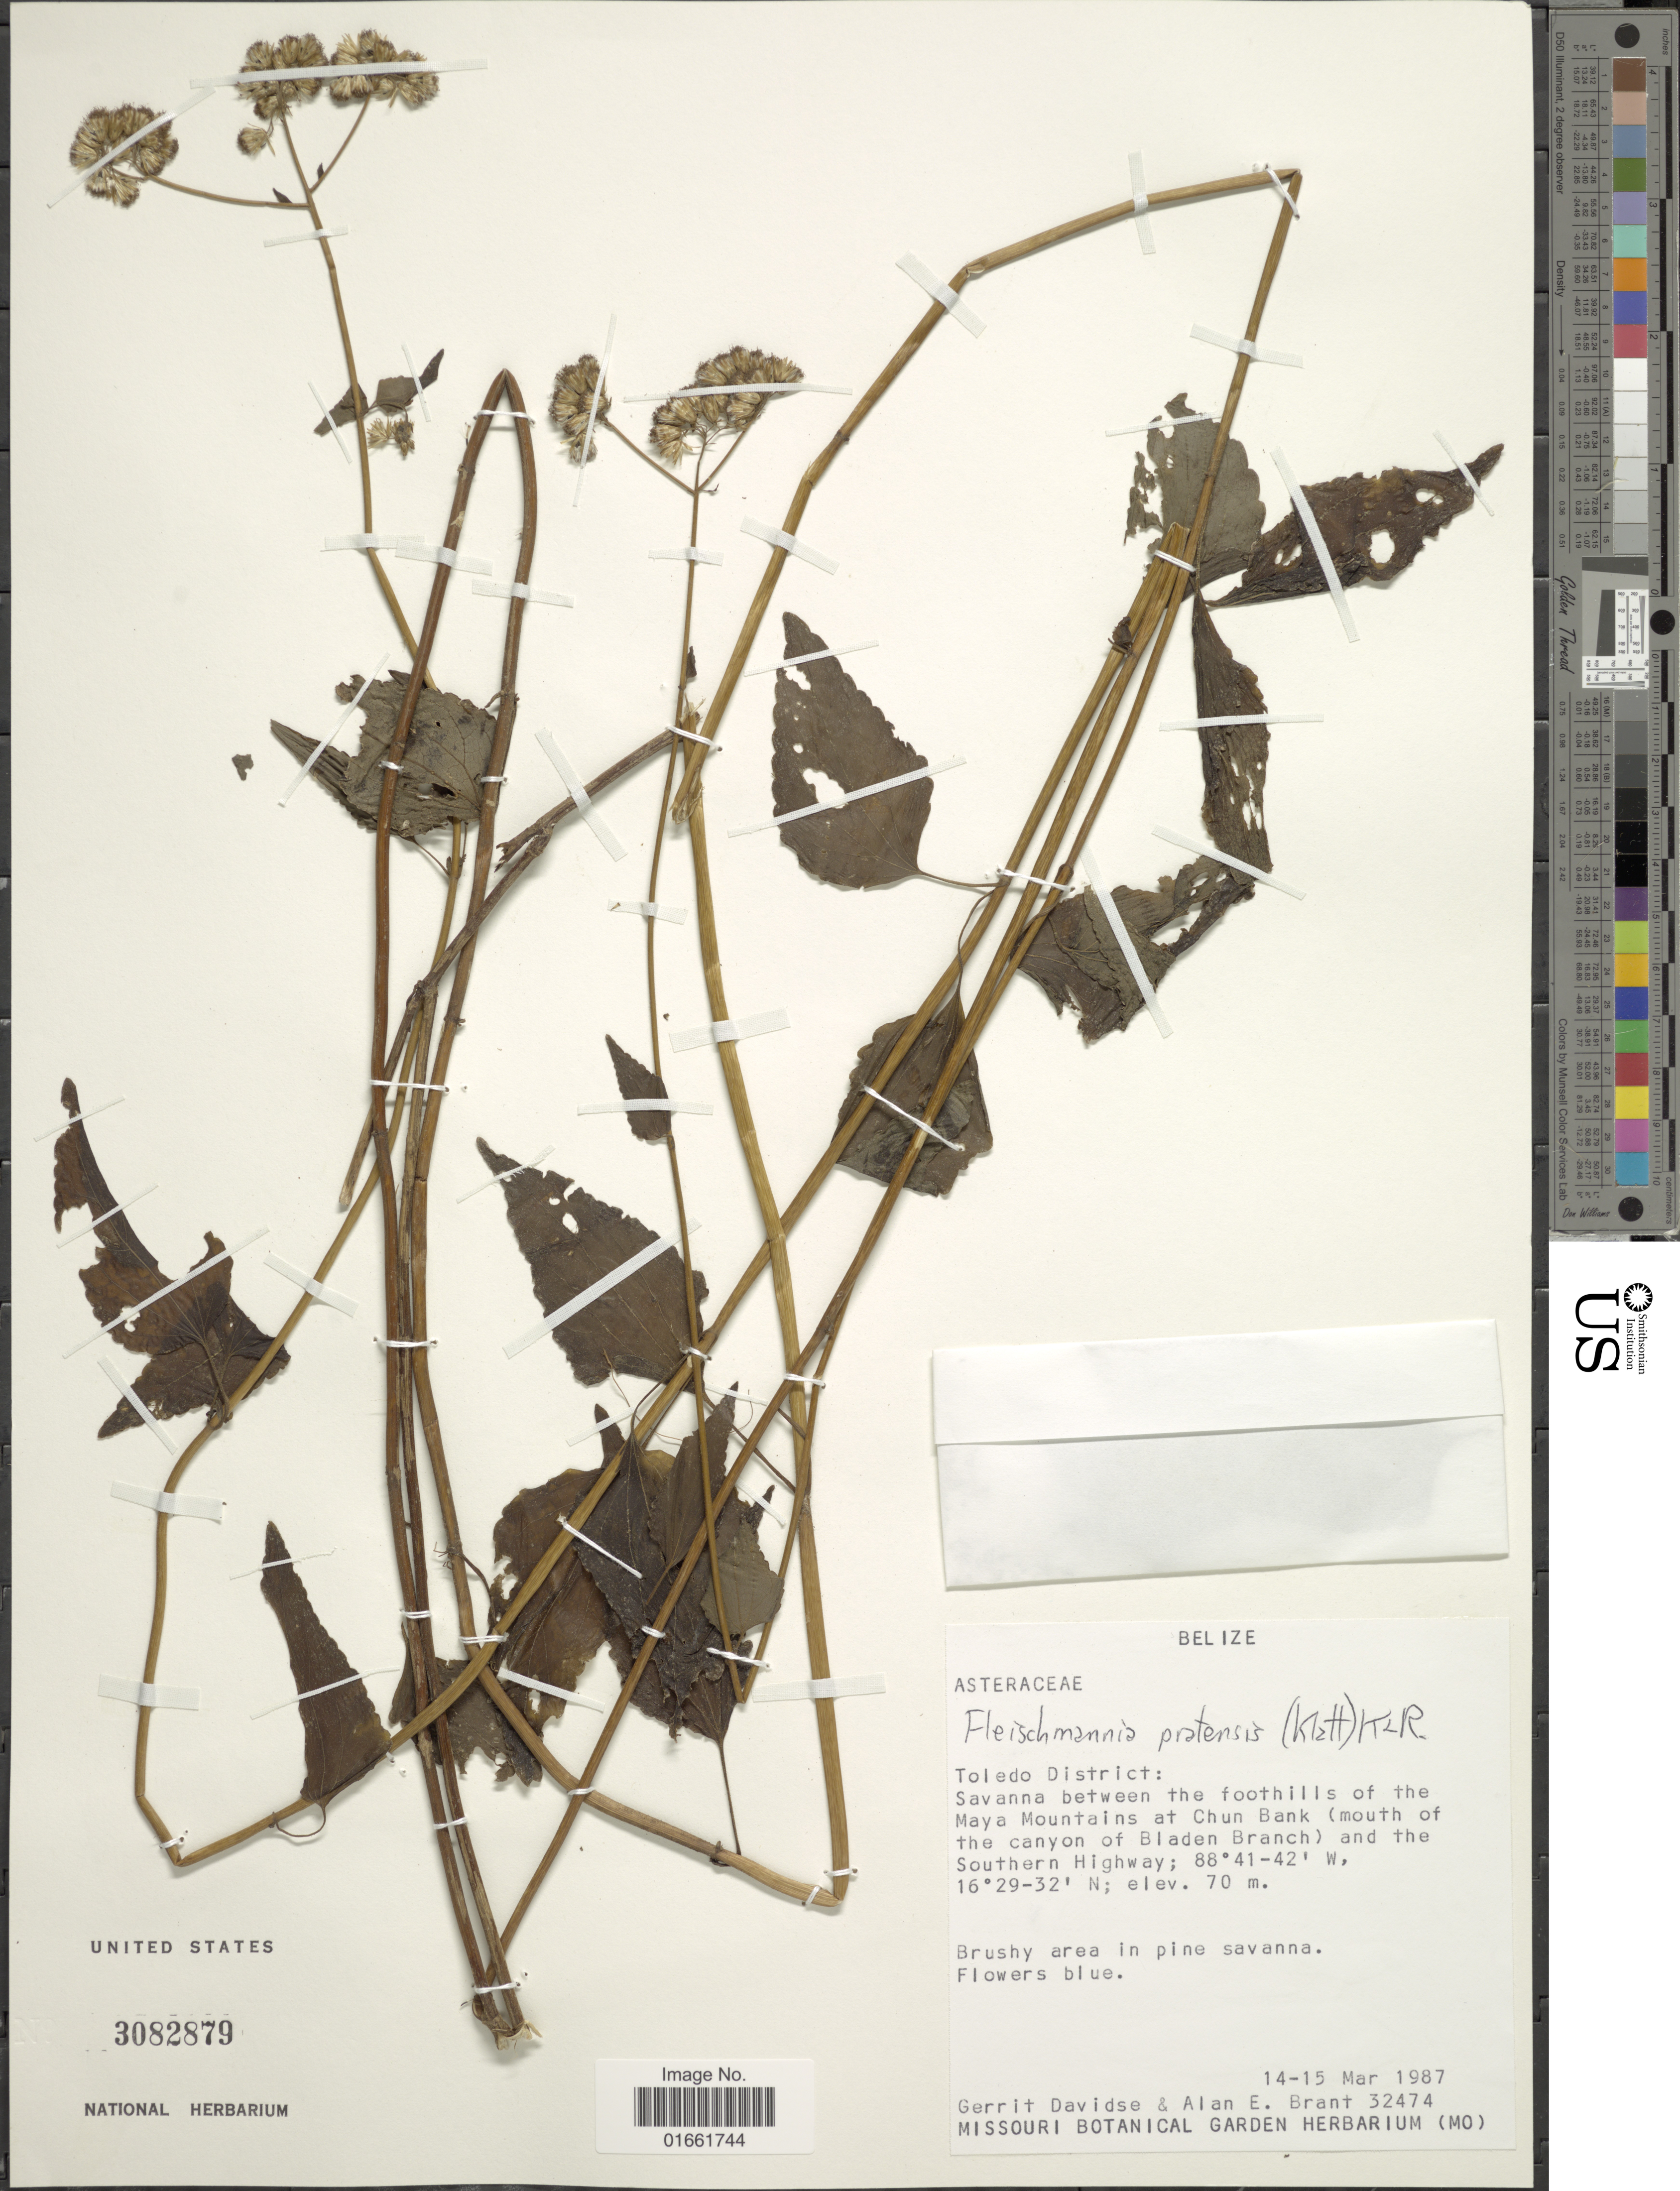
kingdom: Plantae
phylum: Tracheophyta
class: Magnoliopsida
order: Asterales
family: Asteraceae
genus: Fleischmannia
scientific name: Fleischmannia pratensis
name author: (Klatt) R.M. King & H. Rob.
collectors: G. Davidse & A. Brant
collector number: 32474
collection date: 1987-03-14/1987-03-15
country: Belize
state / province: Toledo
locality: Toledo District: Savanna between the foothills of the Maya Mountains at Chun Bank (mouth of the canyon of Bladen Branch) and the Southern Highway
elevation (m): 70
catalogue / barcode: US 3082879